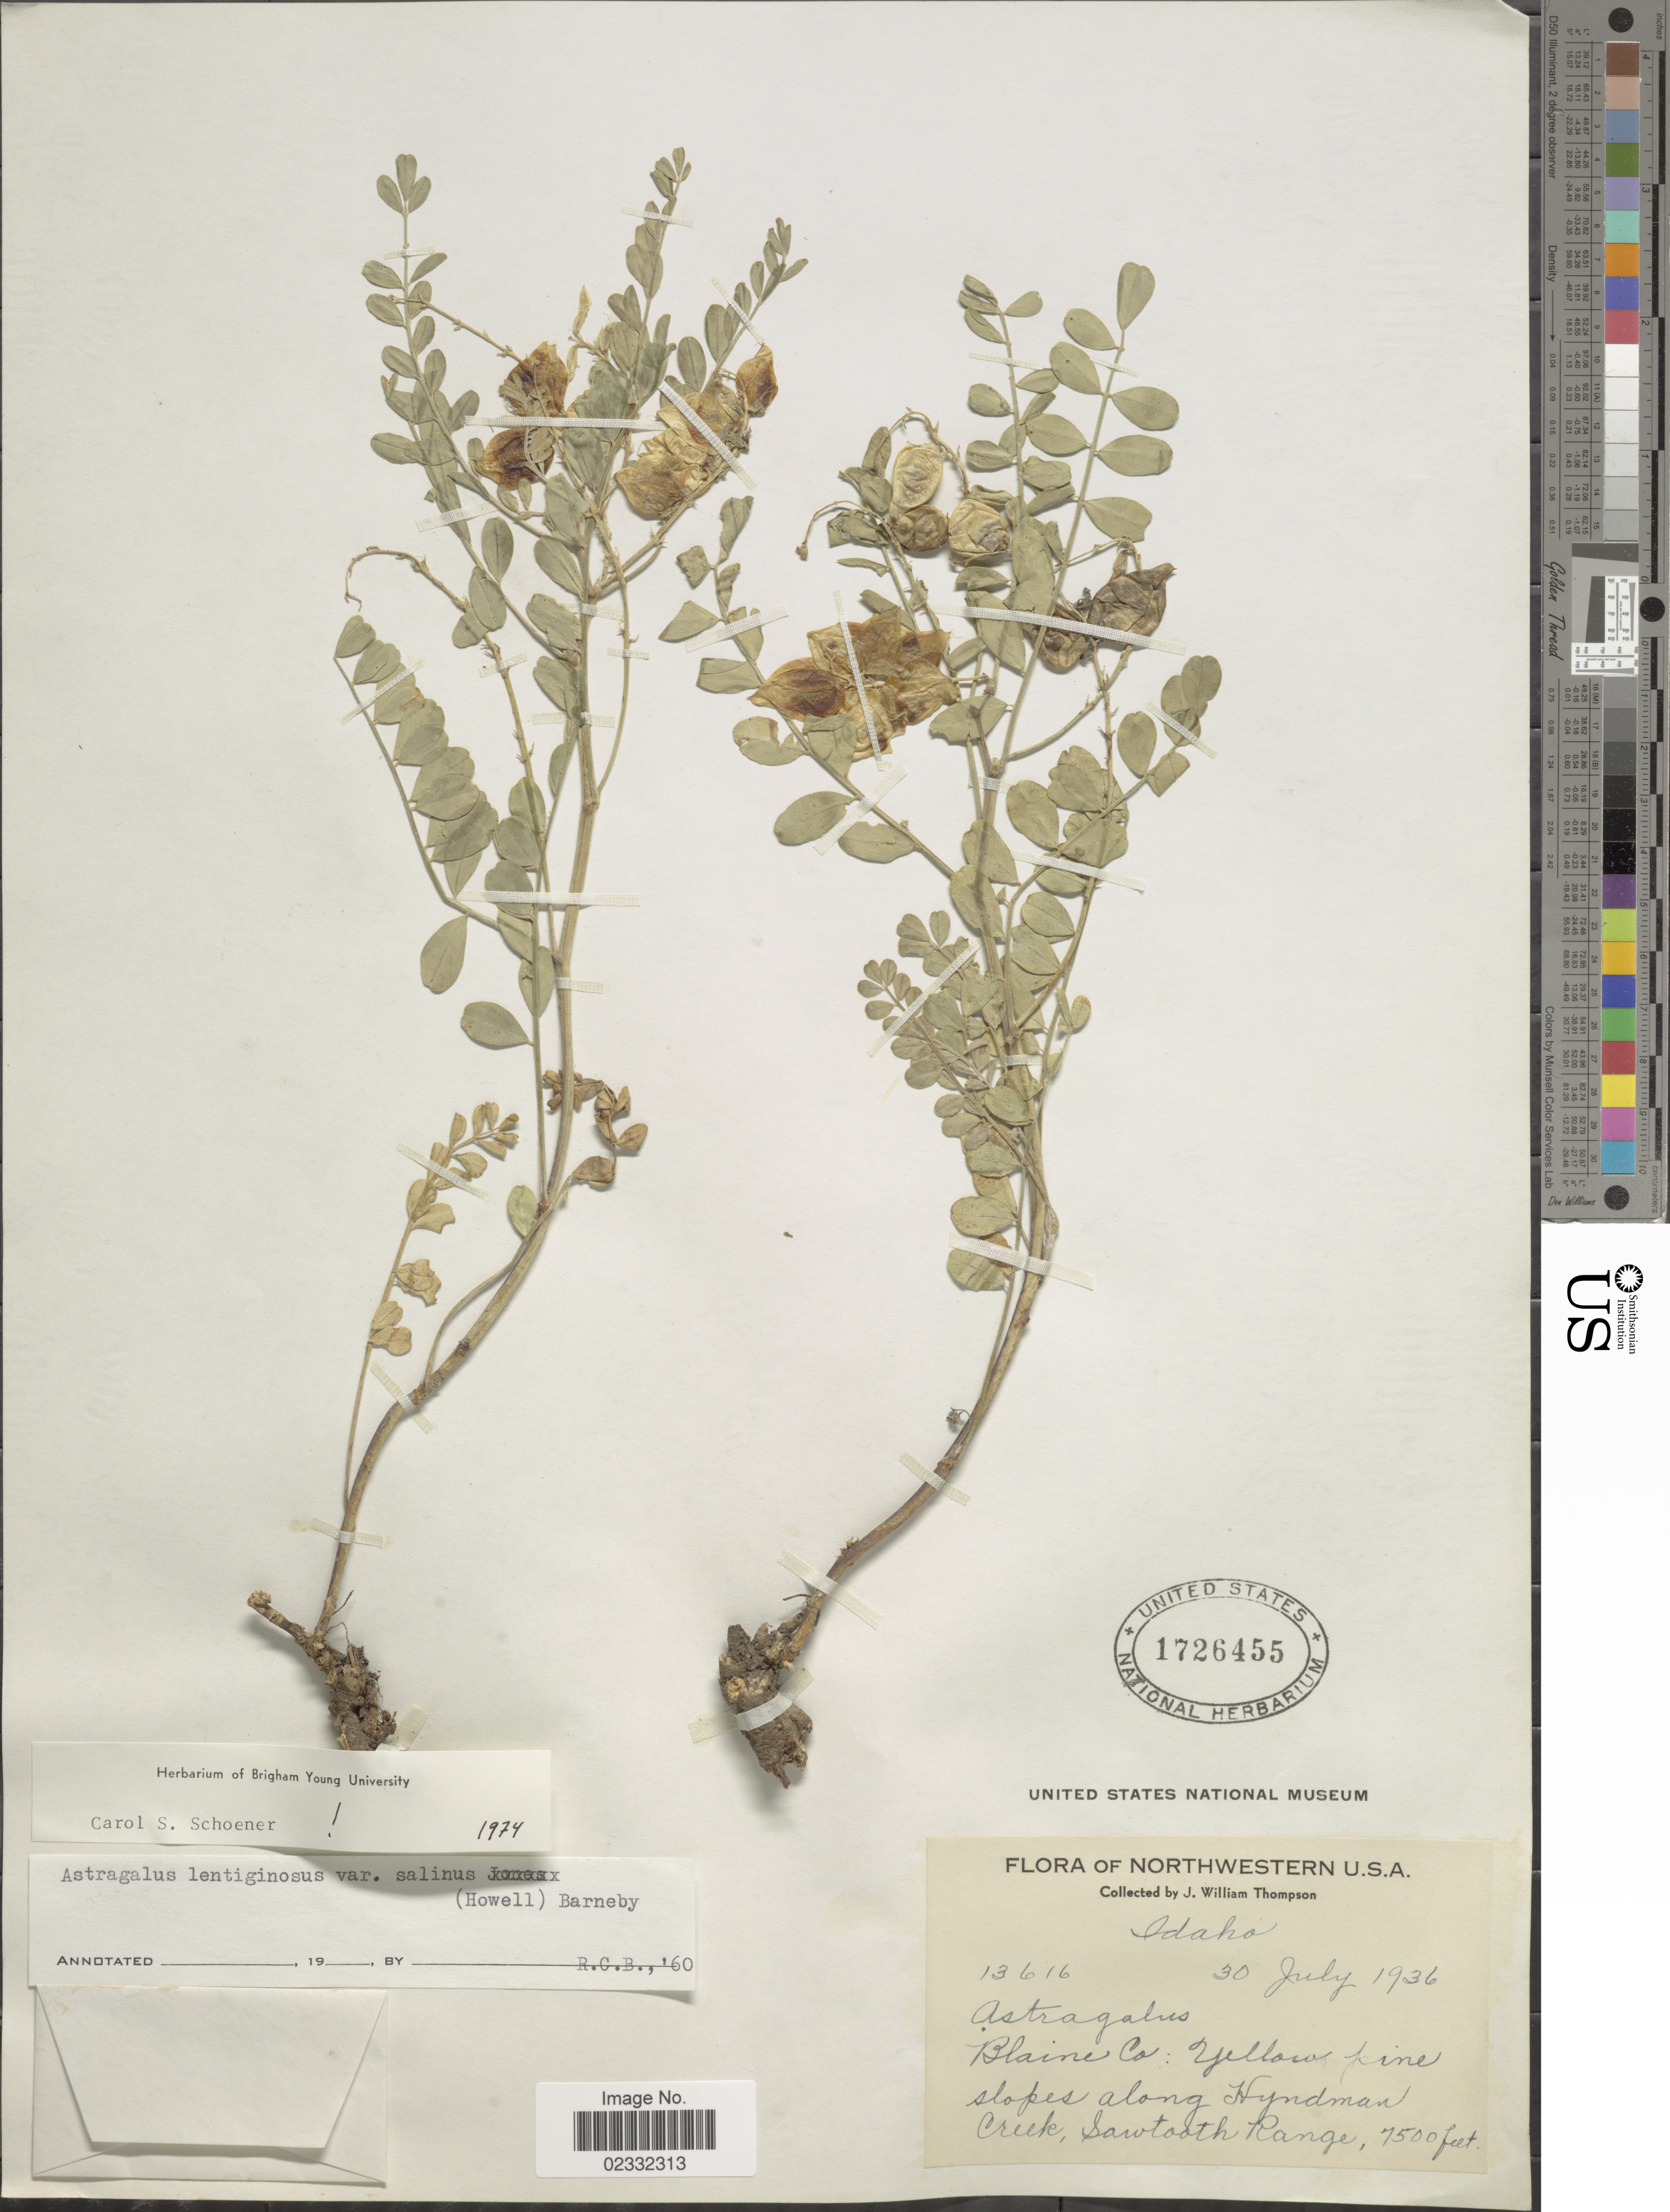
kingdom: Plantae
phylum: Tracheophyta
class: Magnoliopsida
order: Fabales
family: Fabaceae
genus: Astragalus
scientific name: Astragalus lentiginosus var. salinus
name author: (Howell) Barneby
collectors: J. W. Thompson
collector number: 13616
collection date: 1936-07-30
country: United States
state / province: Idaho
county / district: Blaine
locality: Yellow Pine. slopes along Hyndman Creek, Sawtooth Range.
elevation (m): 2286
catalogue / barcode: US 1726455